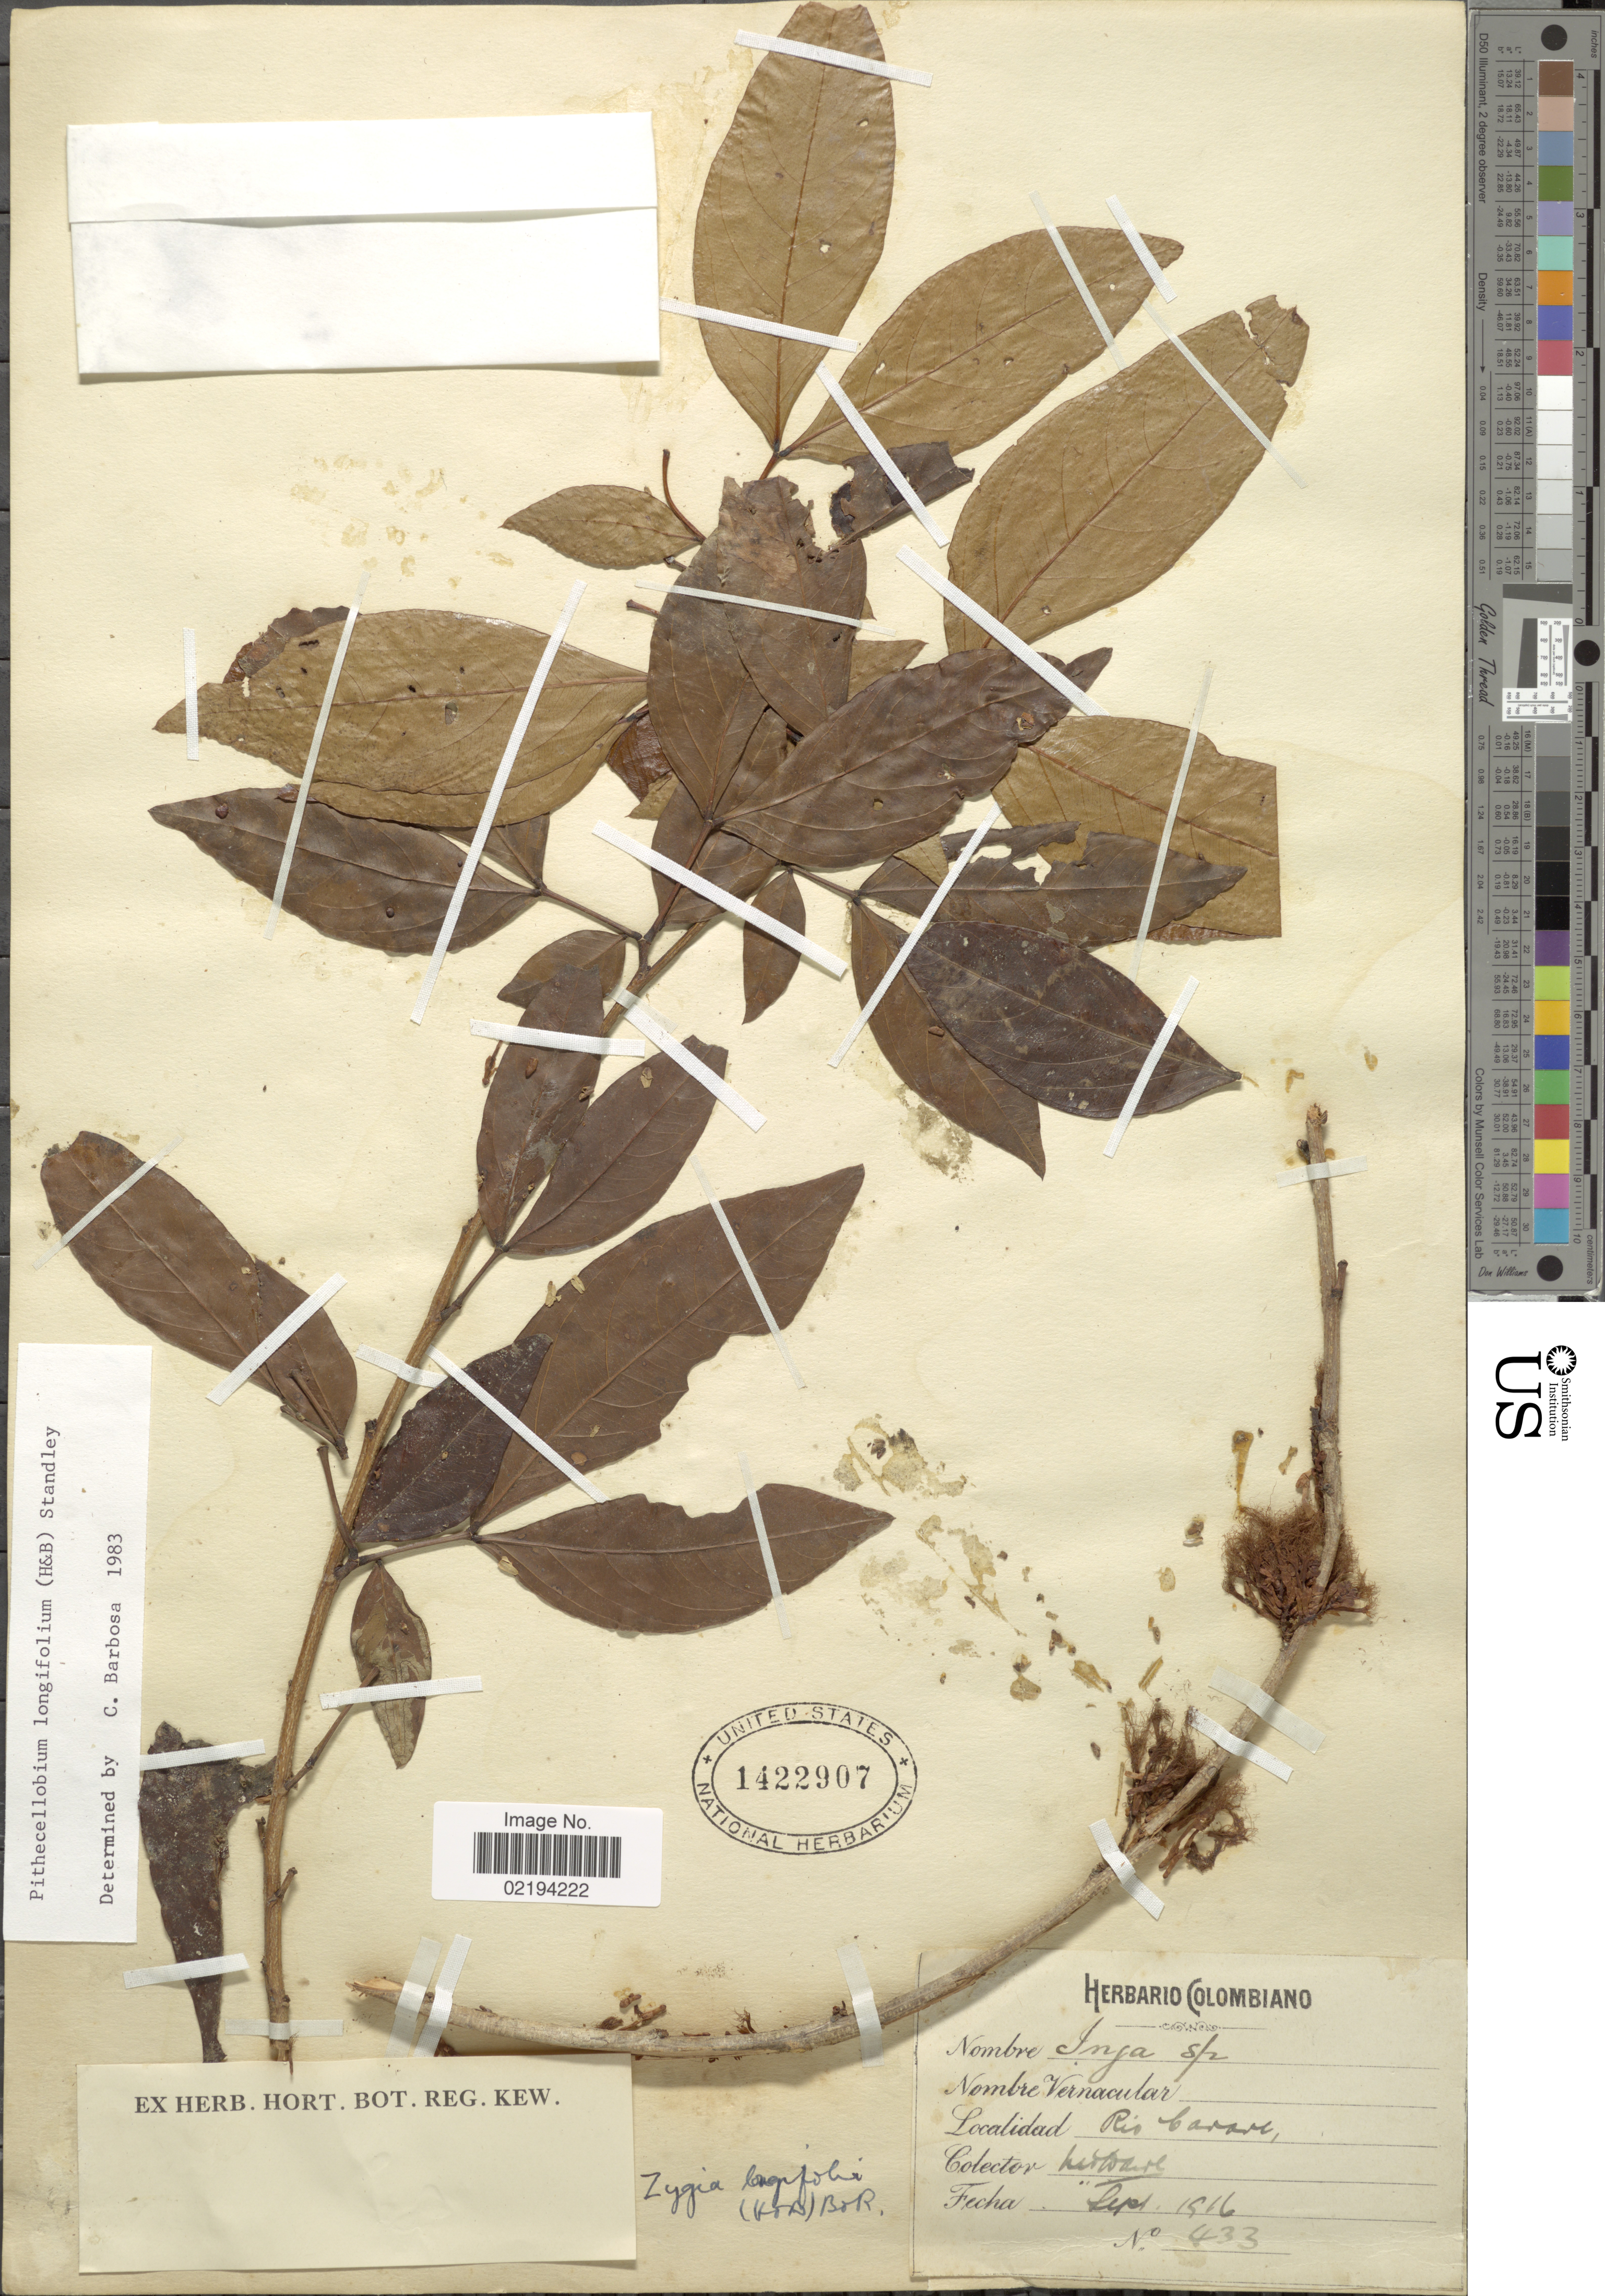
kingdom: Plantae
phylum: Tracheophyta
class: Magnoliopsida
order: Fabales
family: Fabaceae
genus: Zygia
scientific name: Zygia longifolia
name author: (Willd.) Britton & Rose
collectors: M. T. Dawe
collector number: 433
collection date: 1916-09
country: Colombia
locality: Rio Carare.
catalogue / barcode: US 1422907